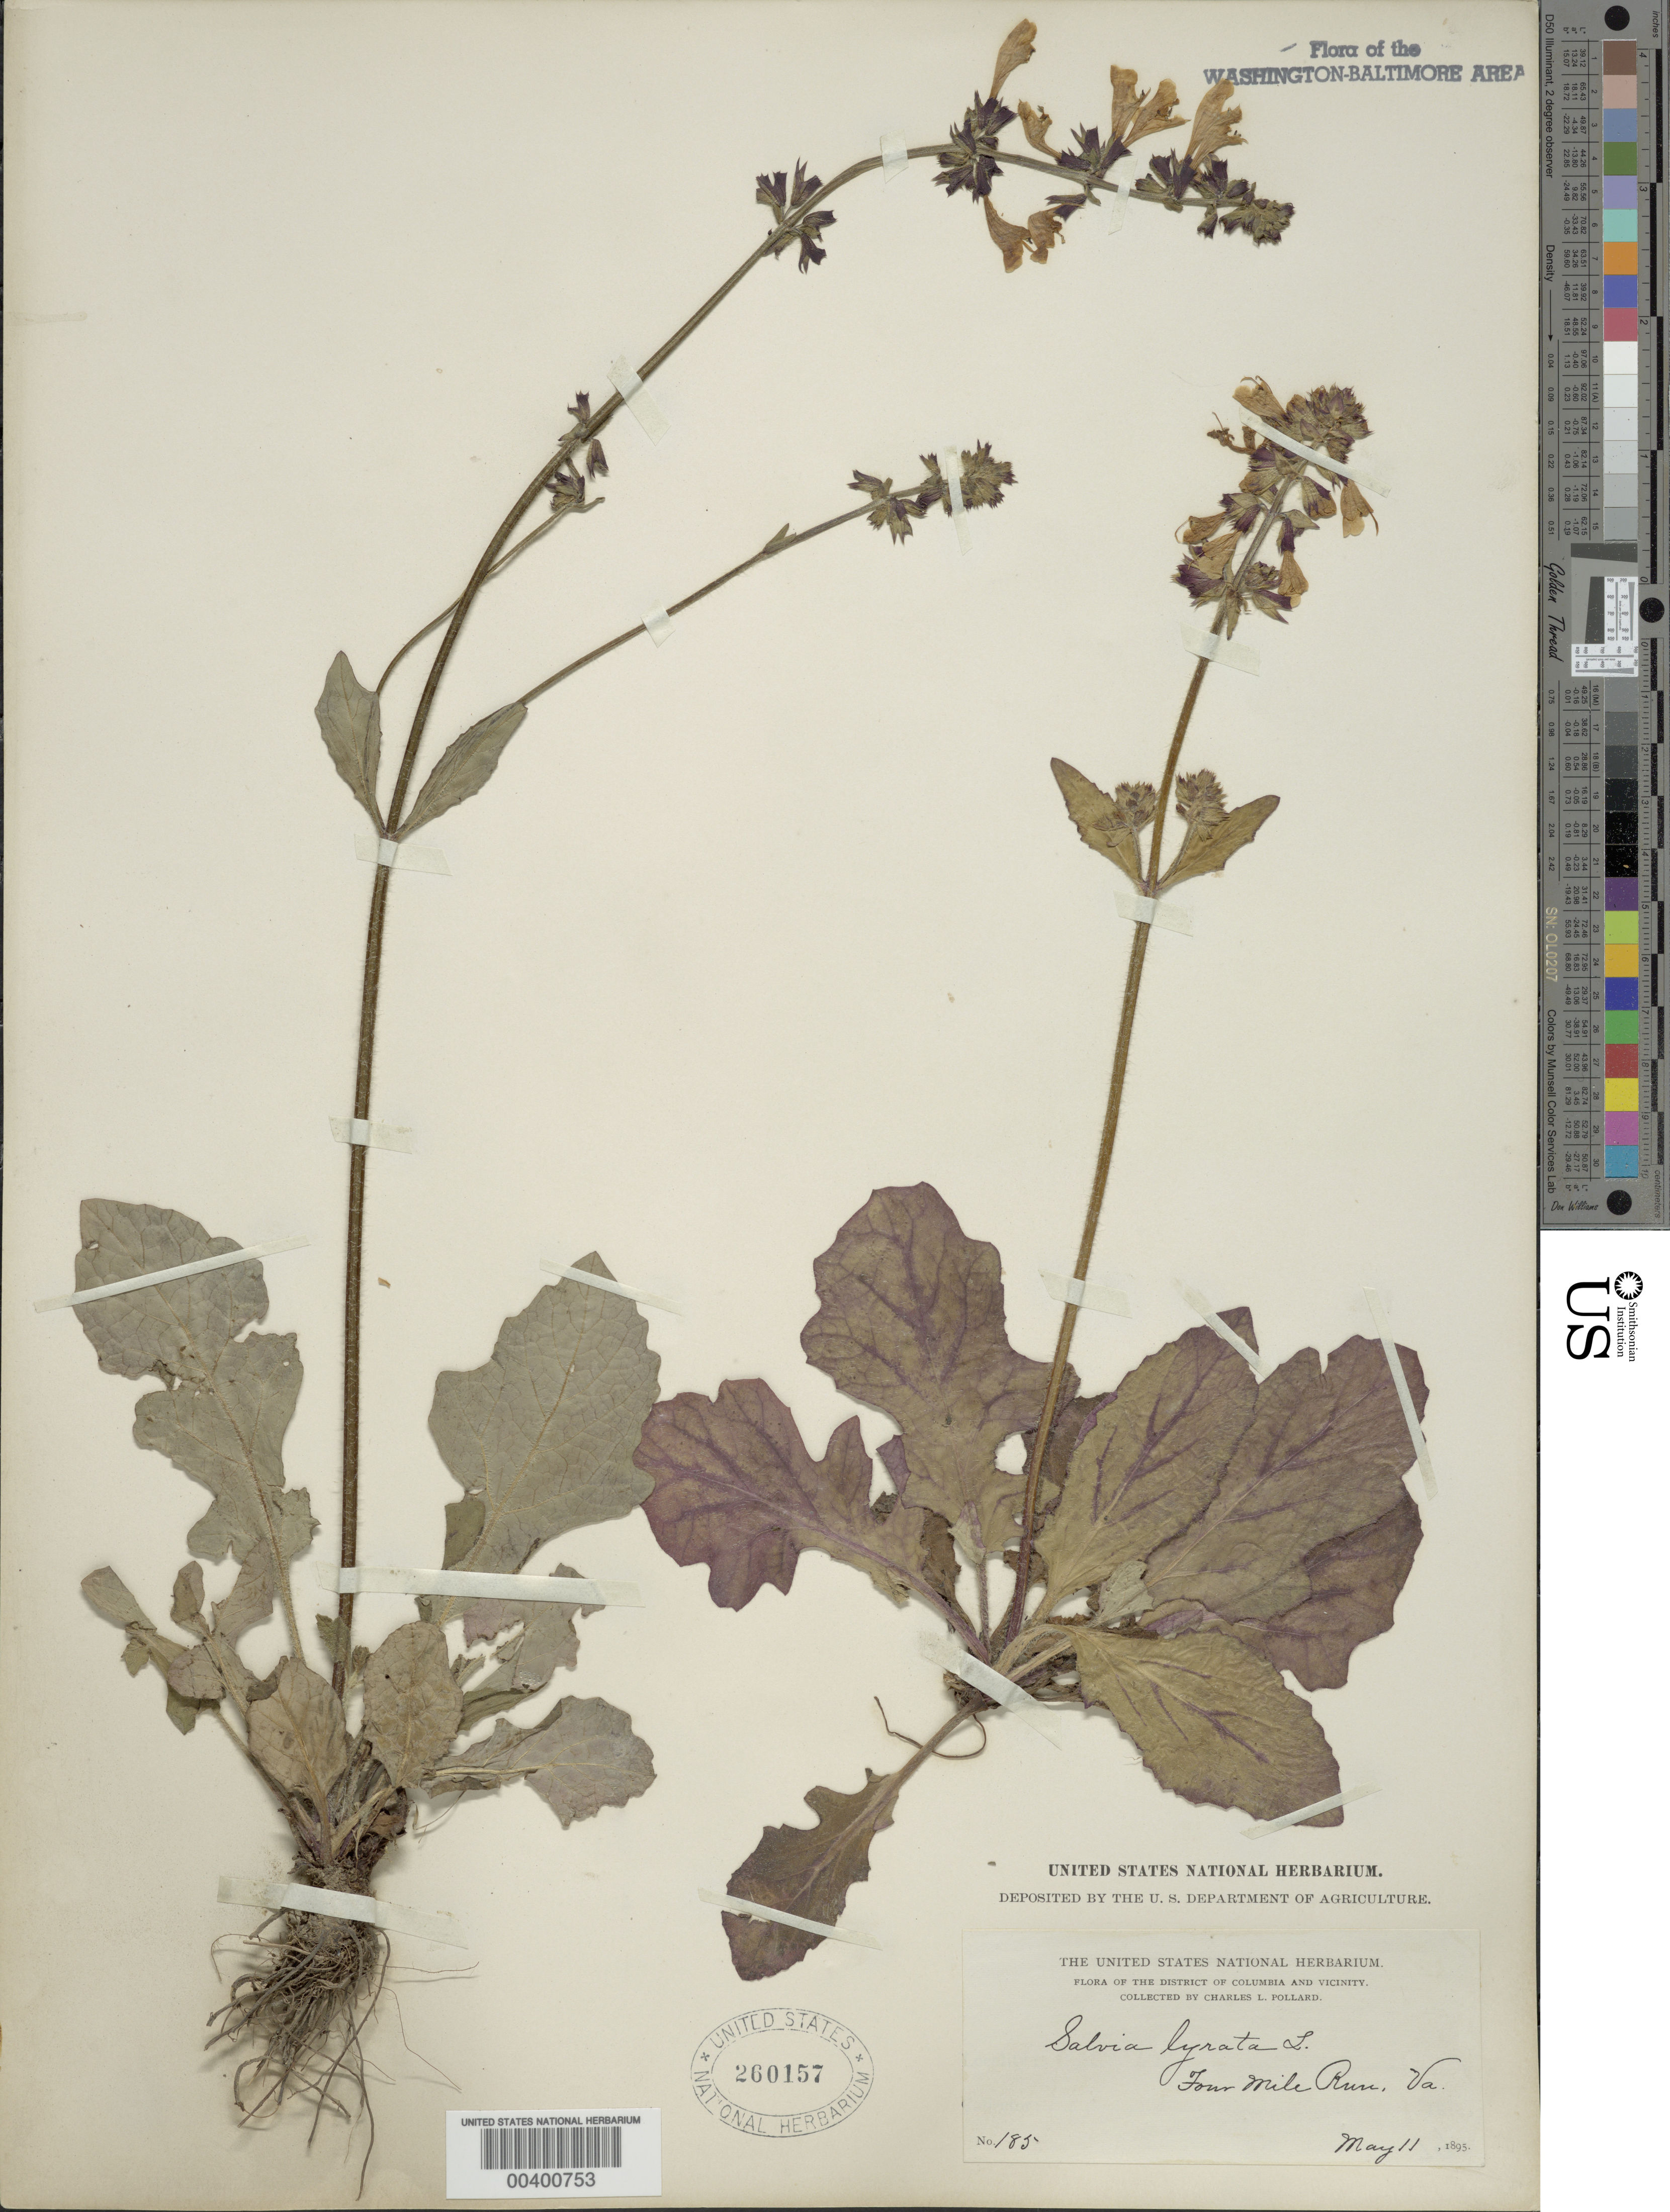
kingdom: Plantae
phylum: Tracheophyta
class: Magnoliopsida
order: Lamiales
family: Lamiaceae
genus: Salvia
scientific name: Salvia lyrata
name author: L.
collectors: C. L. Pollard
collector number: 185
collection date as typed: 11 May 1895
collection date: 1895-05-11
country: United States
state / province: Virginia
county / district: Arlington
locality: Four Mile Run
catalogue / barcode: US 260157